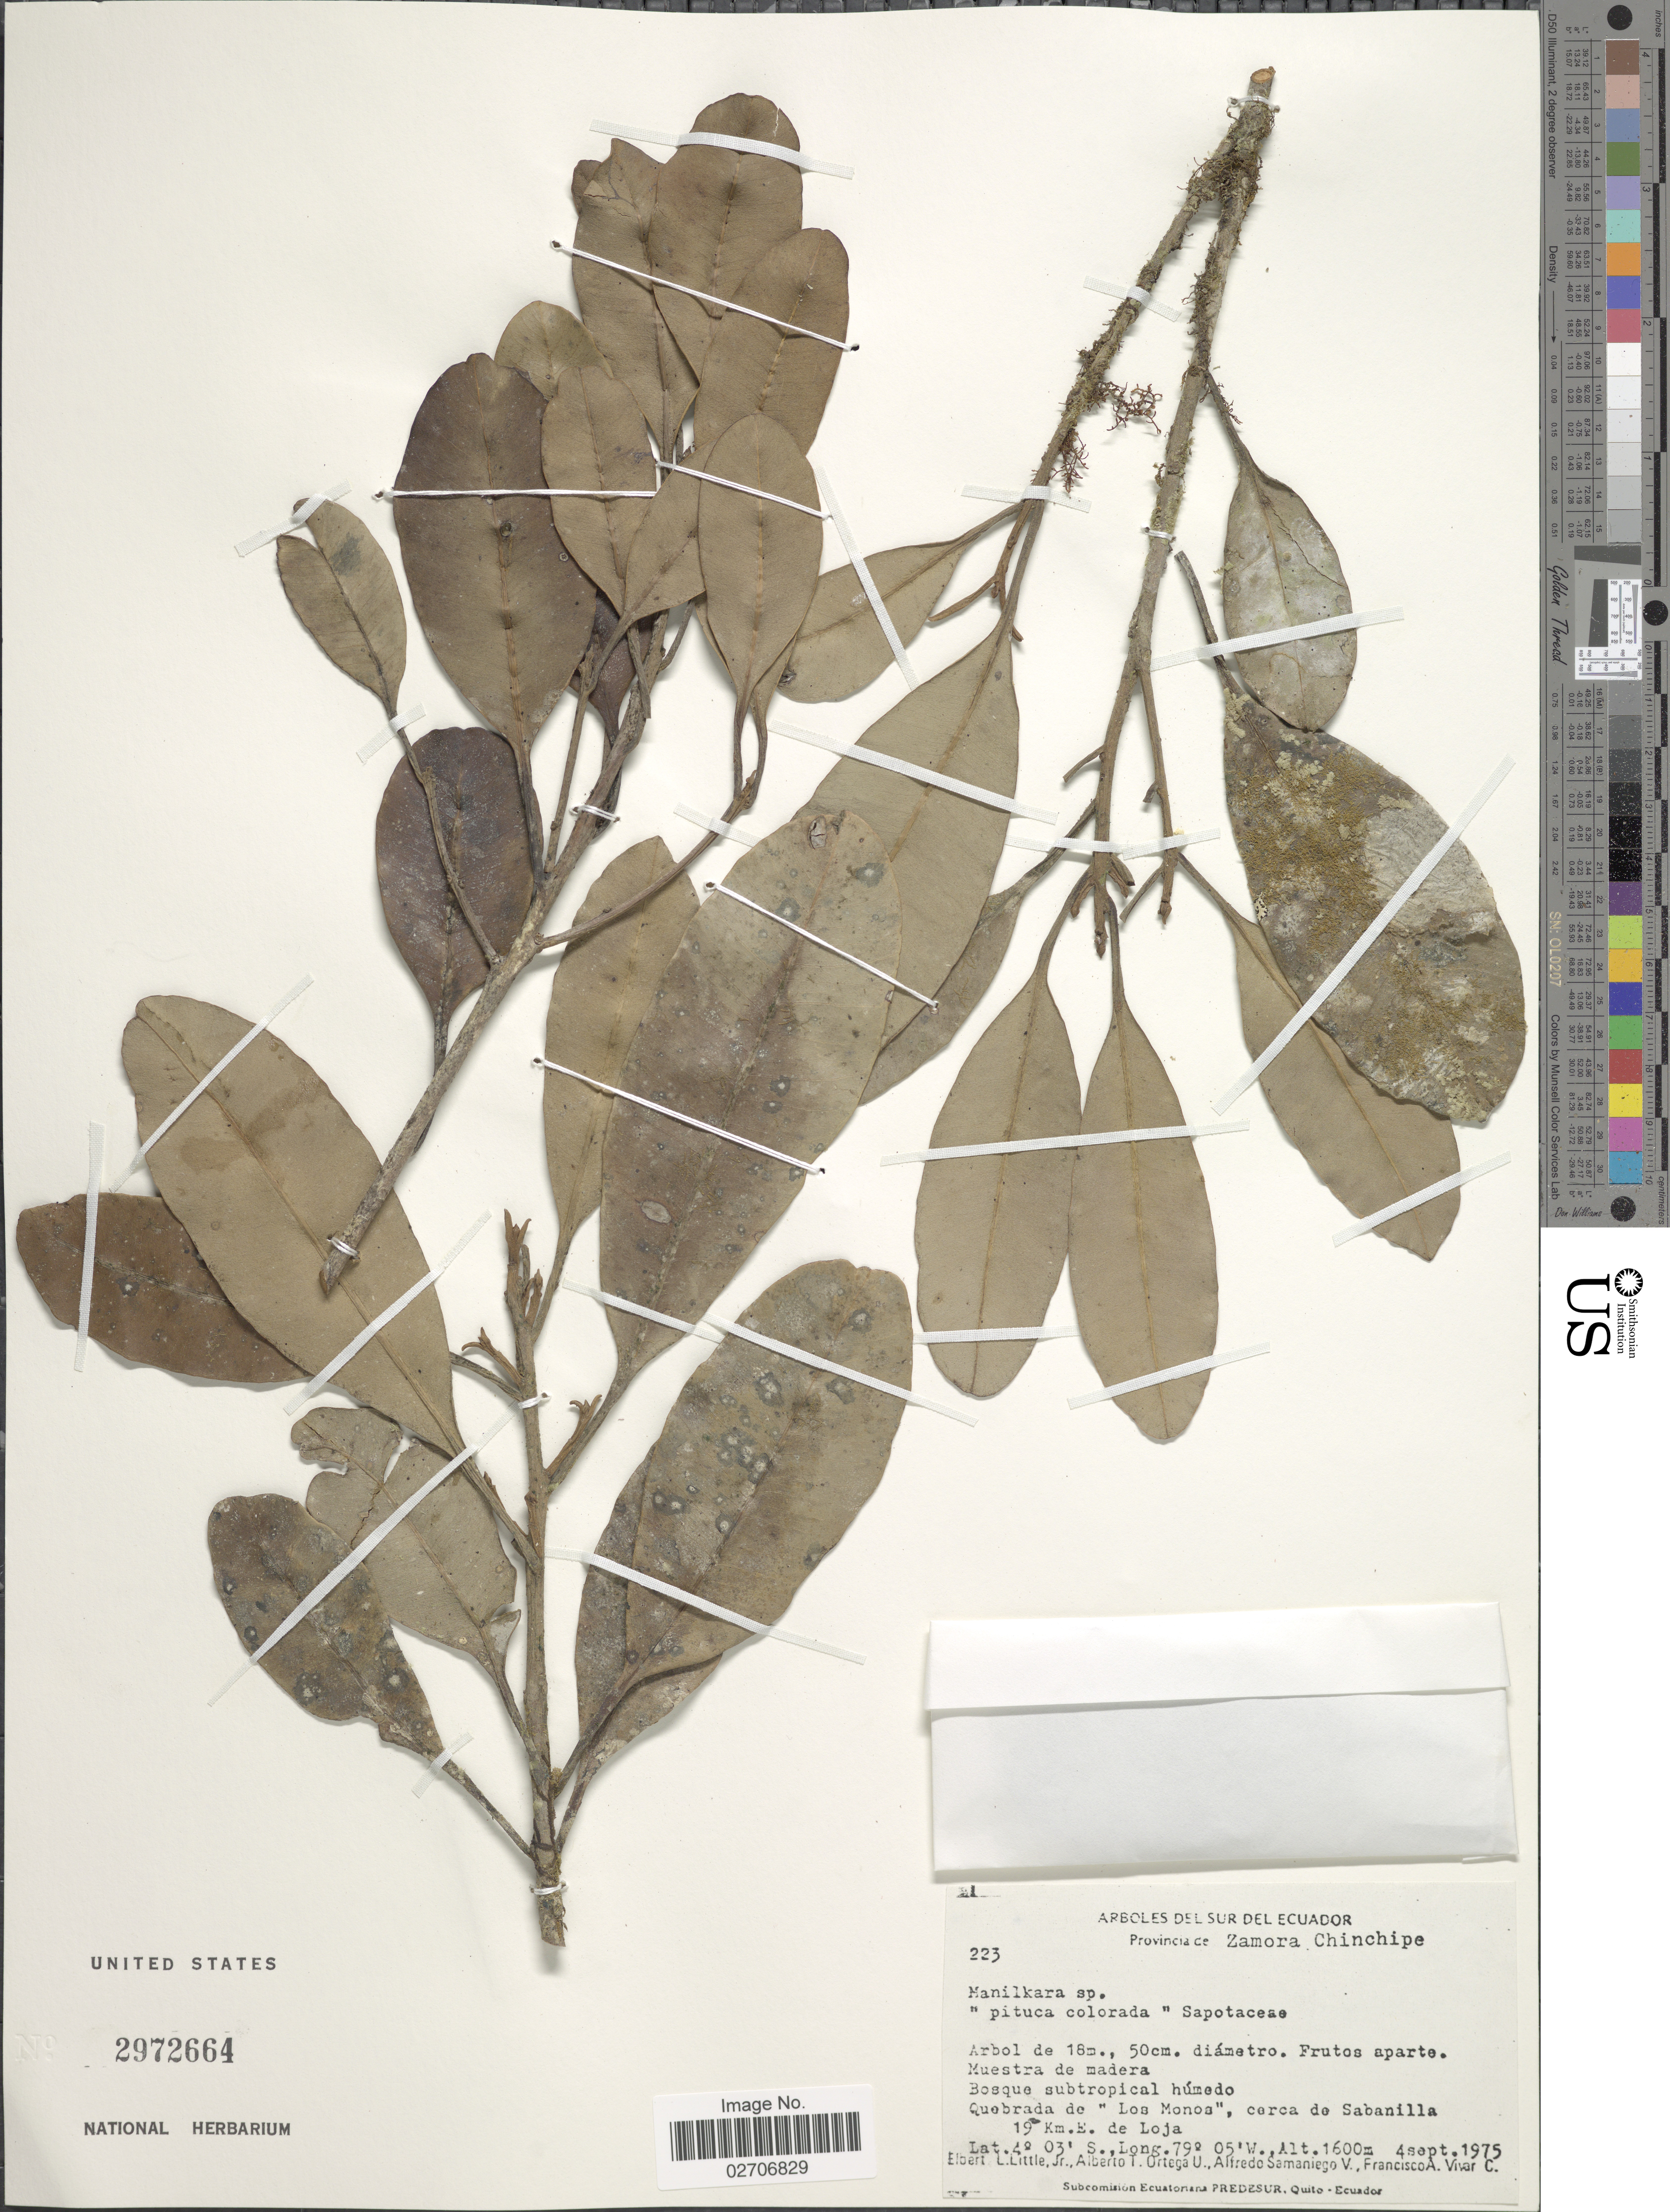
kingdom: Plantae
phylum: Tracheophyta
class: Magnoliopsida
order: Ericales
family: Sapotaceae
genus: Manilkara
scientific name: Manilkara sp.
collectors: E. L. Little, A. T. Ortega U., A. V. Samaniego & F. A. Vivar C.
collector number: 223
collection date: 1975-09-04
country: Ecuador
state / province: Loja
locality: Provincia Zamora Chinchipe, Quebrada de "Los Monoa", cerca de Sabanilla, 19 km. E. de Loja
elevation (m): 1600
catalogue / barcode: US 2972664